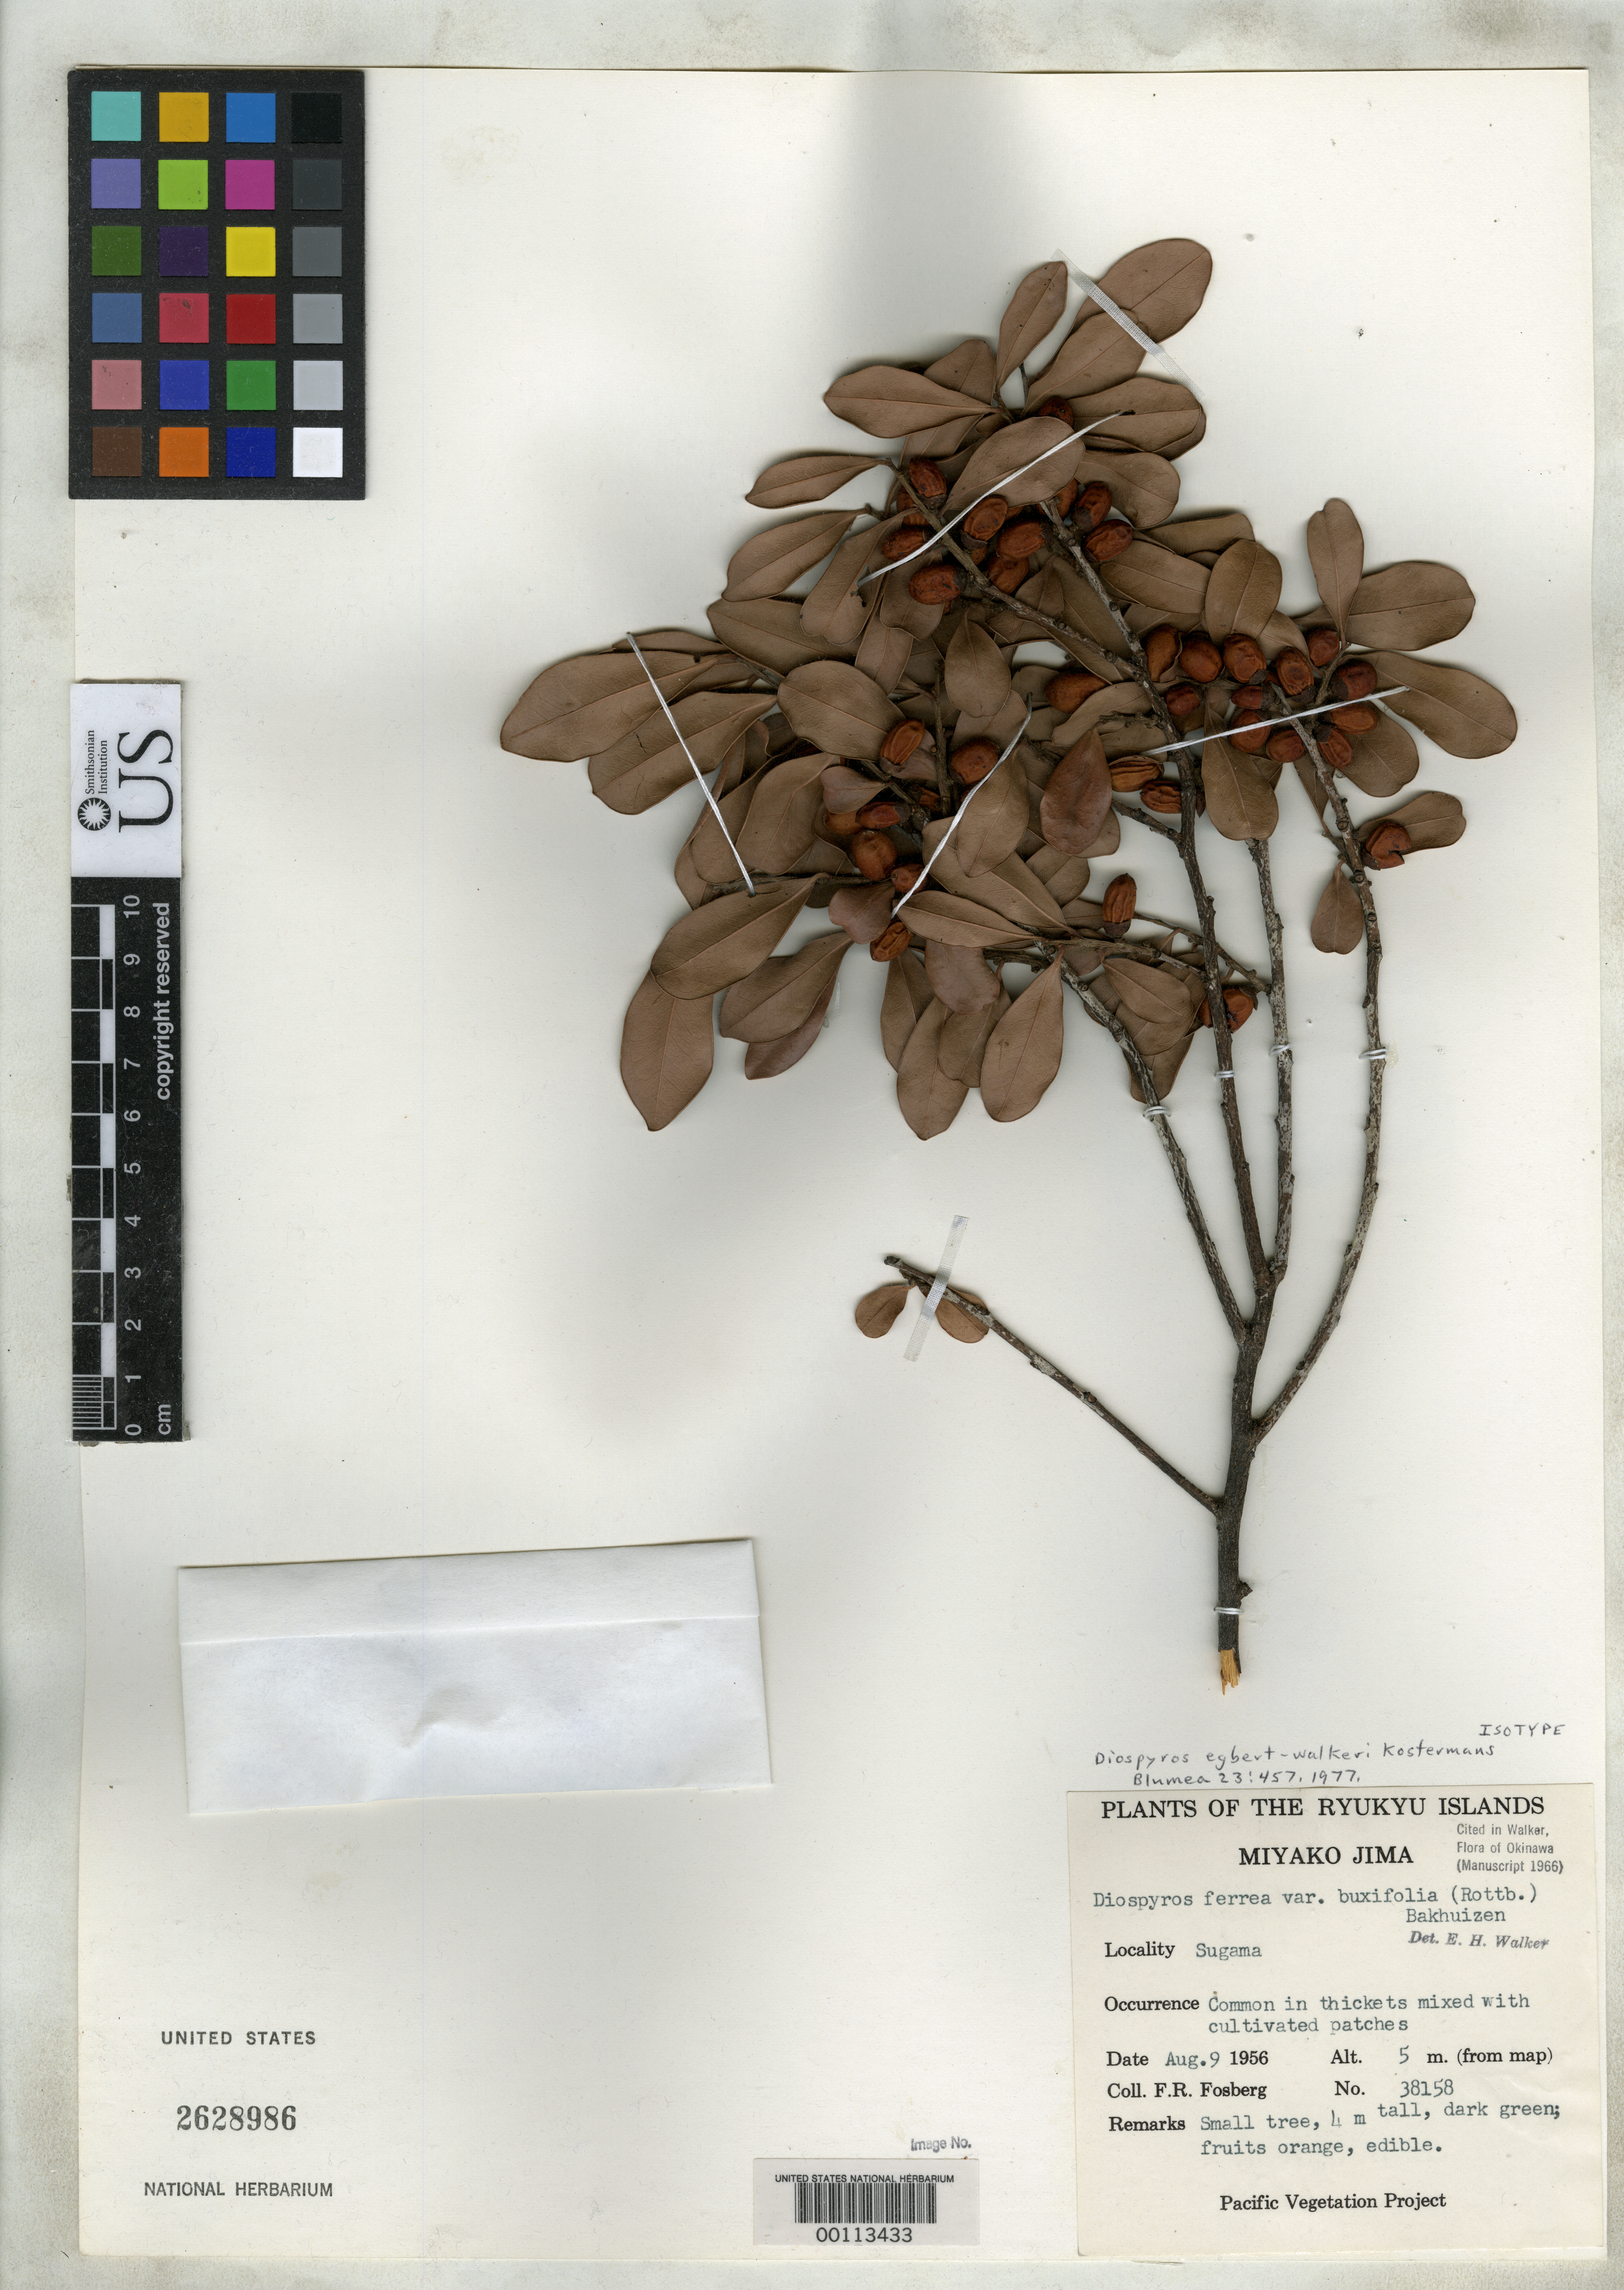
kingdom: Plantae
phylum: Tracheophyta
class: Magnoliopsida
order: Ericales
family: Ebenaceae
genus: Diospyros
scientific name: Diospyros egbert-walkeri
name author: Kosterm.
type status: Isotype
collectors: F. R. Fosberg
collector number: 38158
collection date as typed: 09 Aug 1956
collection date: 1956-08-09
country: Japan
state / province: Okinawa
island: Miyako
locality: Sugama.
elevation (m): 5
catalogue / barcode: US 2628986